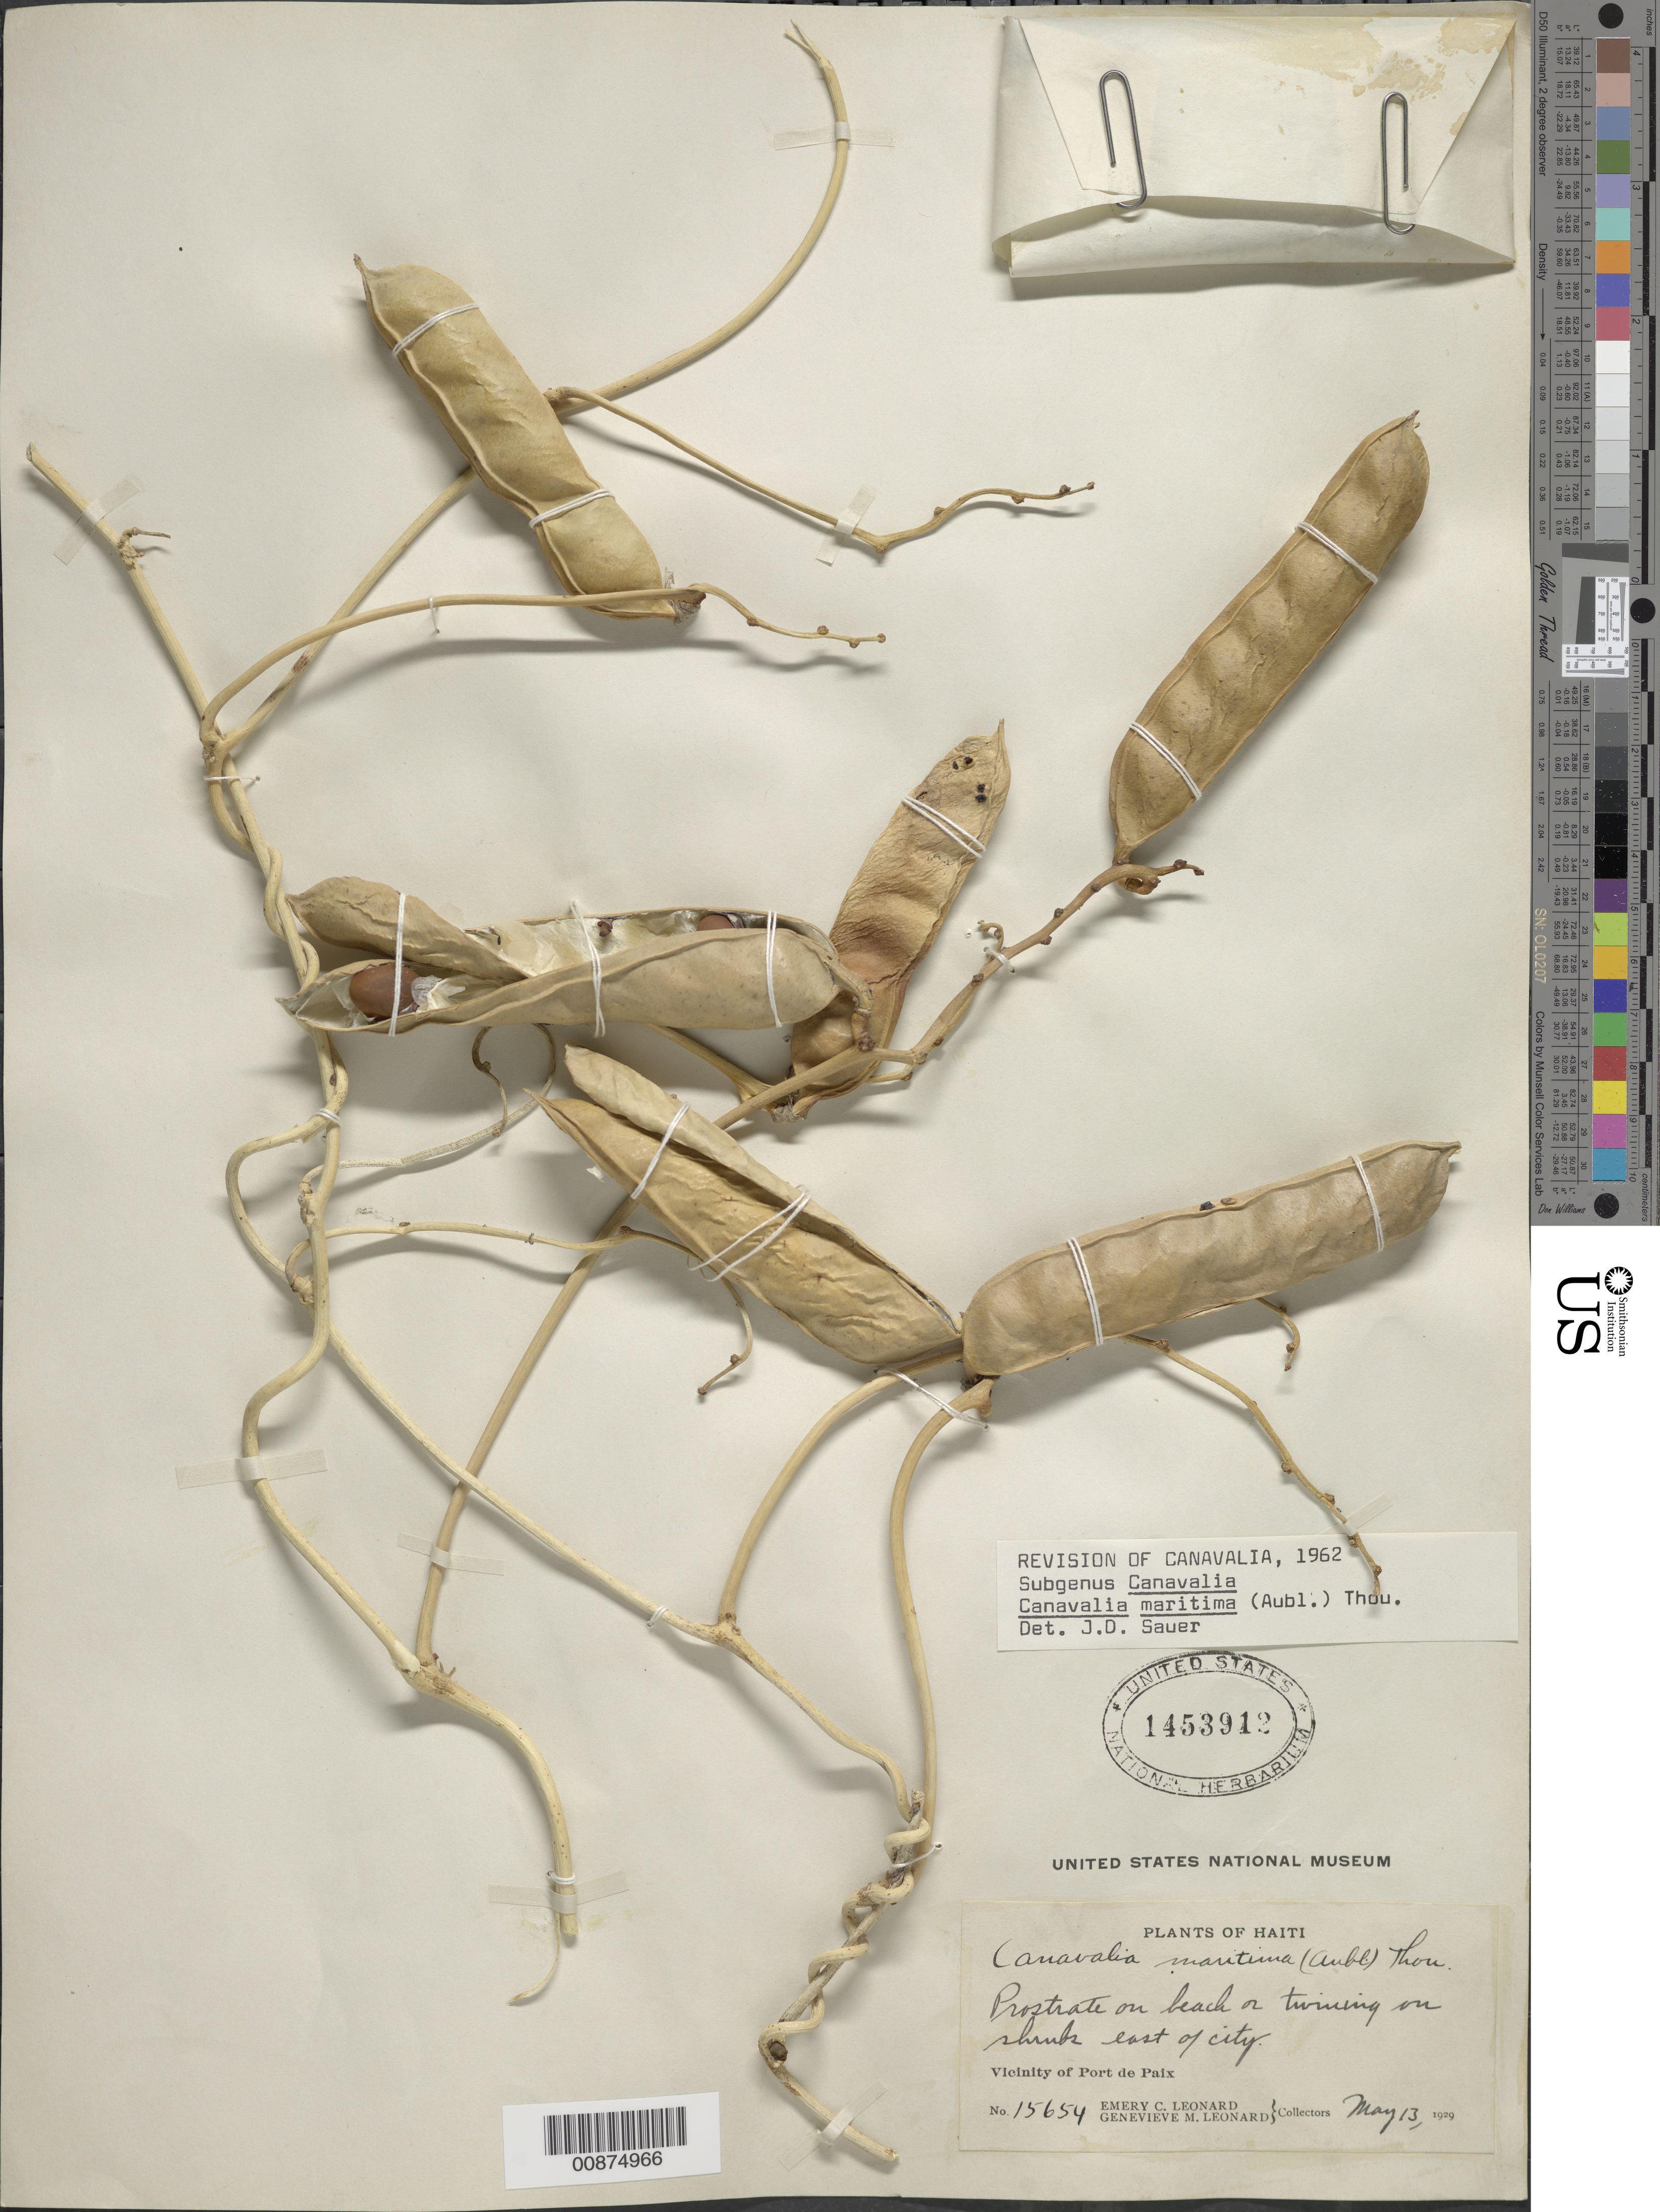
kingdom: Plantae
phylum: Tracheophyta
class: Magnoliopsida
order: Fabales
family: Fabaceae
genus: Canavalia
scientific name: Canavalia rosea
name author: (Sw.) DC.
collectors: E. C. Leonard & G. M. Leonard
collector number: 15654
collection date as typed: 13 May 1929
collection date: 1929-05-13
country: Haiti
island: Hispaniola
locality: East of Port de Paix.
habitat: Prostrate on beach or twinig on shrubs.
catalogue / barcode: US 1453912